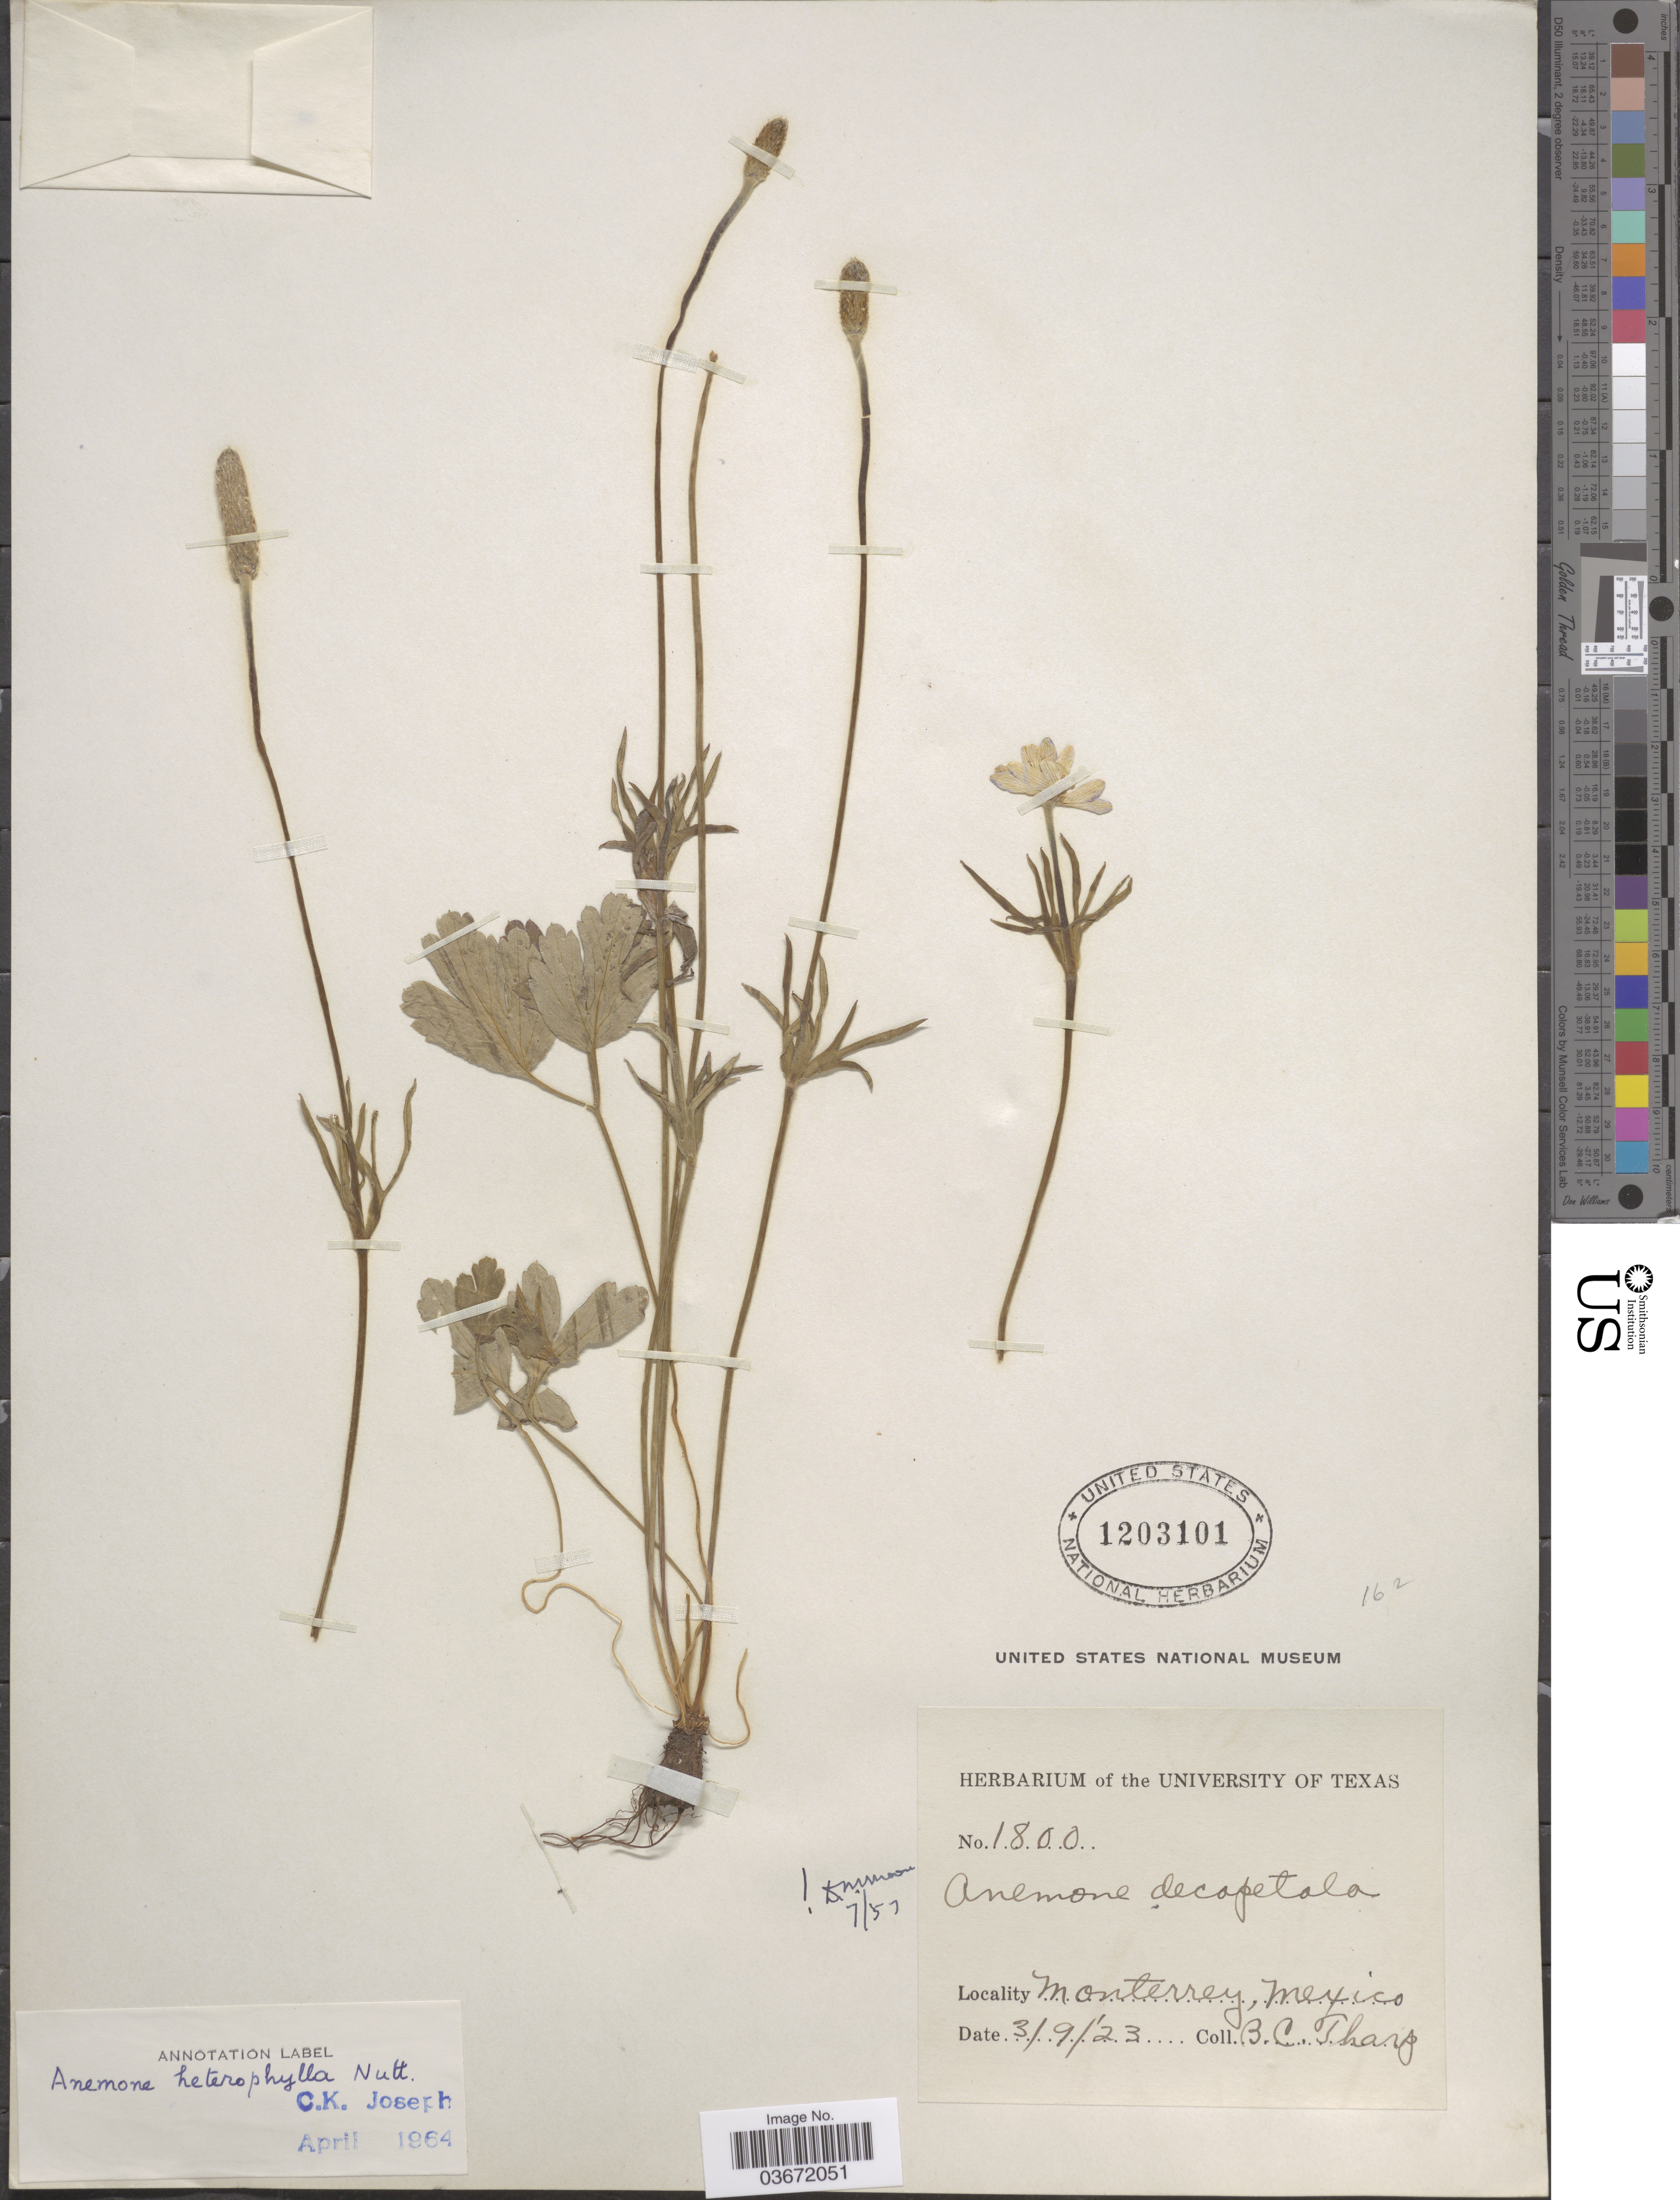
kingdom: Plantae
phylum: Tracheophyta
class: Magnoliopsida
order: Ranunculales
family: Ranunculaceae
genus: Anemone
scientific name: Anemone heterophylla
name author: Nutt. & Alph. Wood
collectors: B. C. Tharp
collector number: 1800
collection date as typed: Transcribed d/m/y: 9/3/23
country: Mexico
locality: Monterrey.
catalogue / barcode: US 1203101